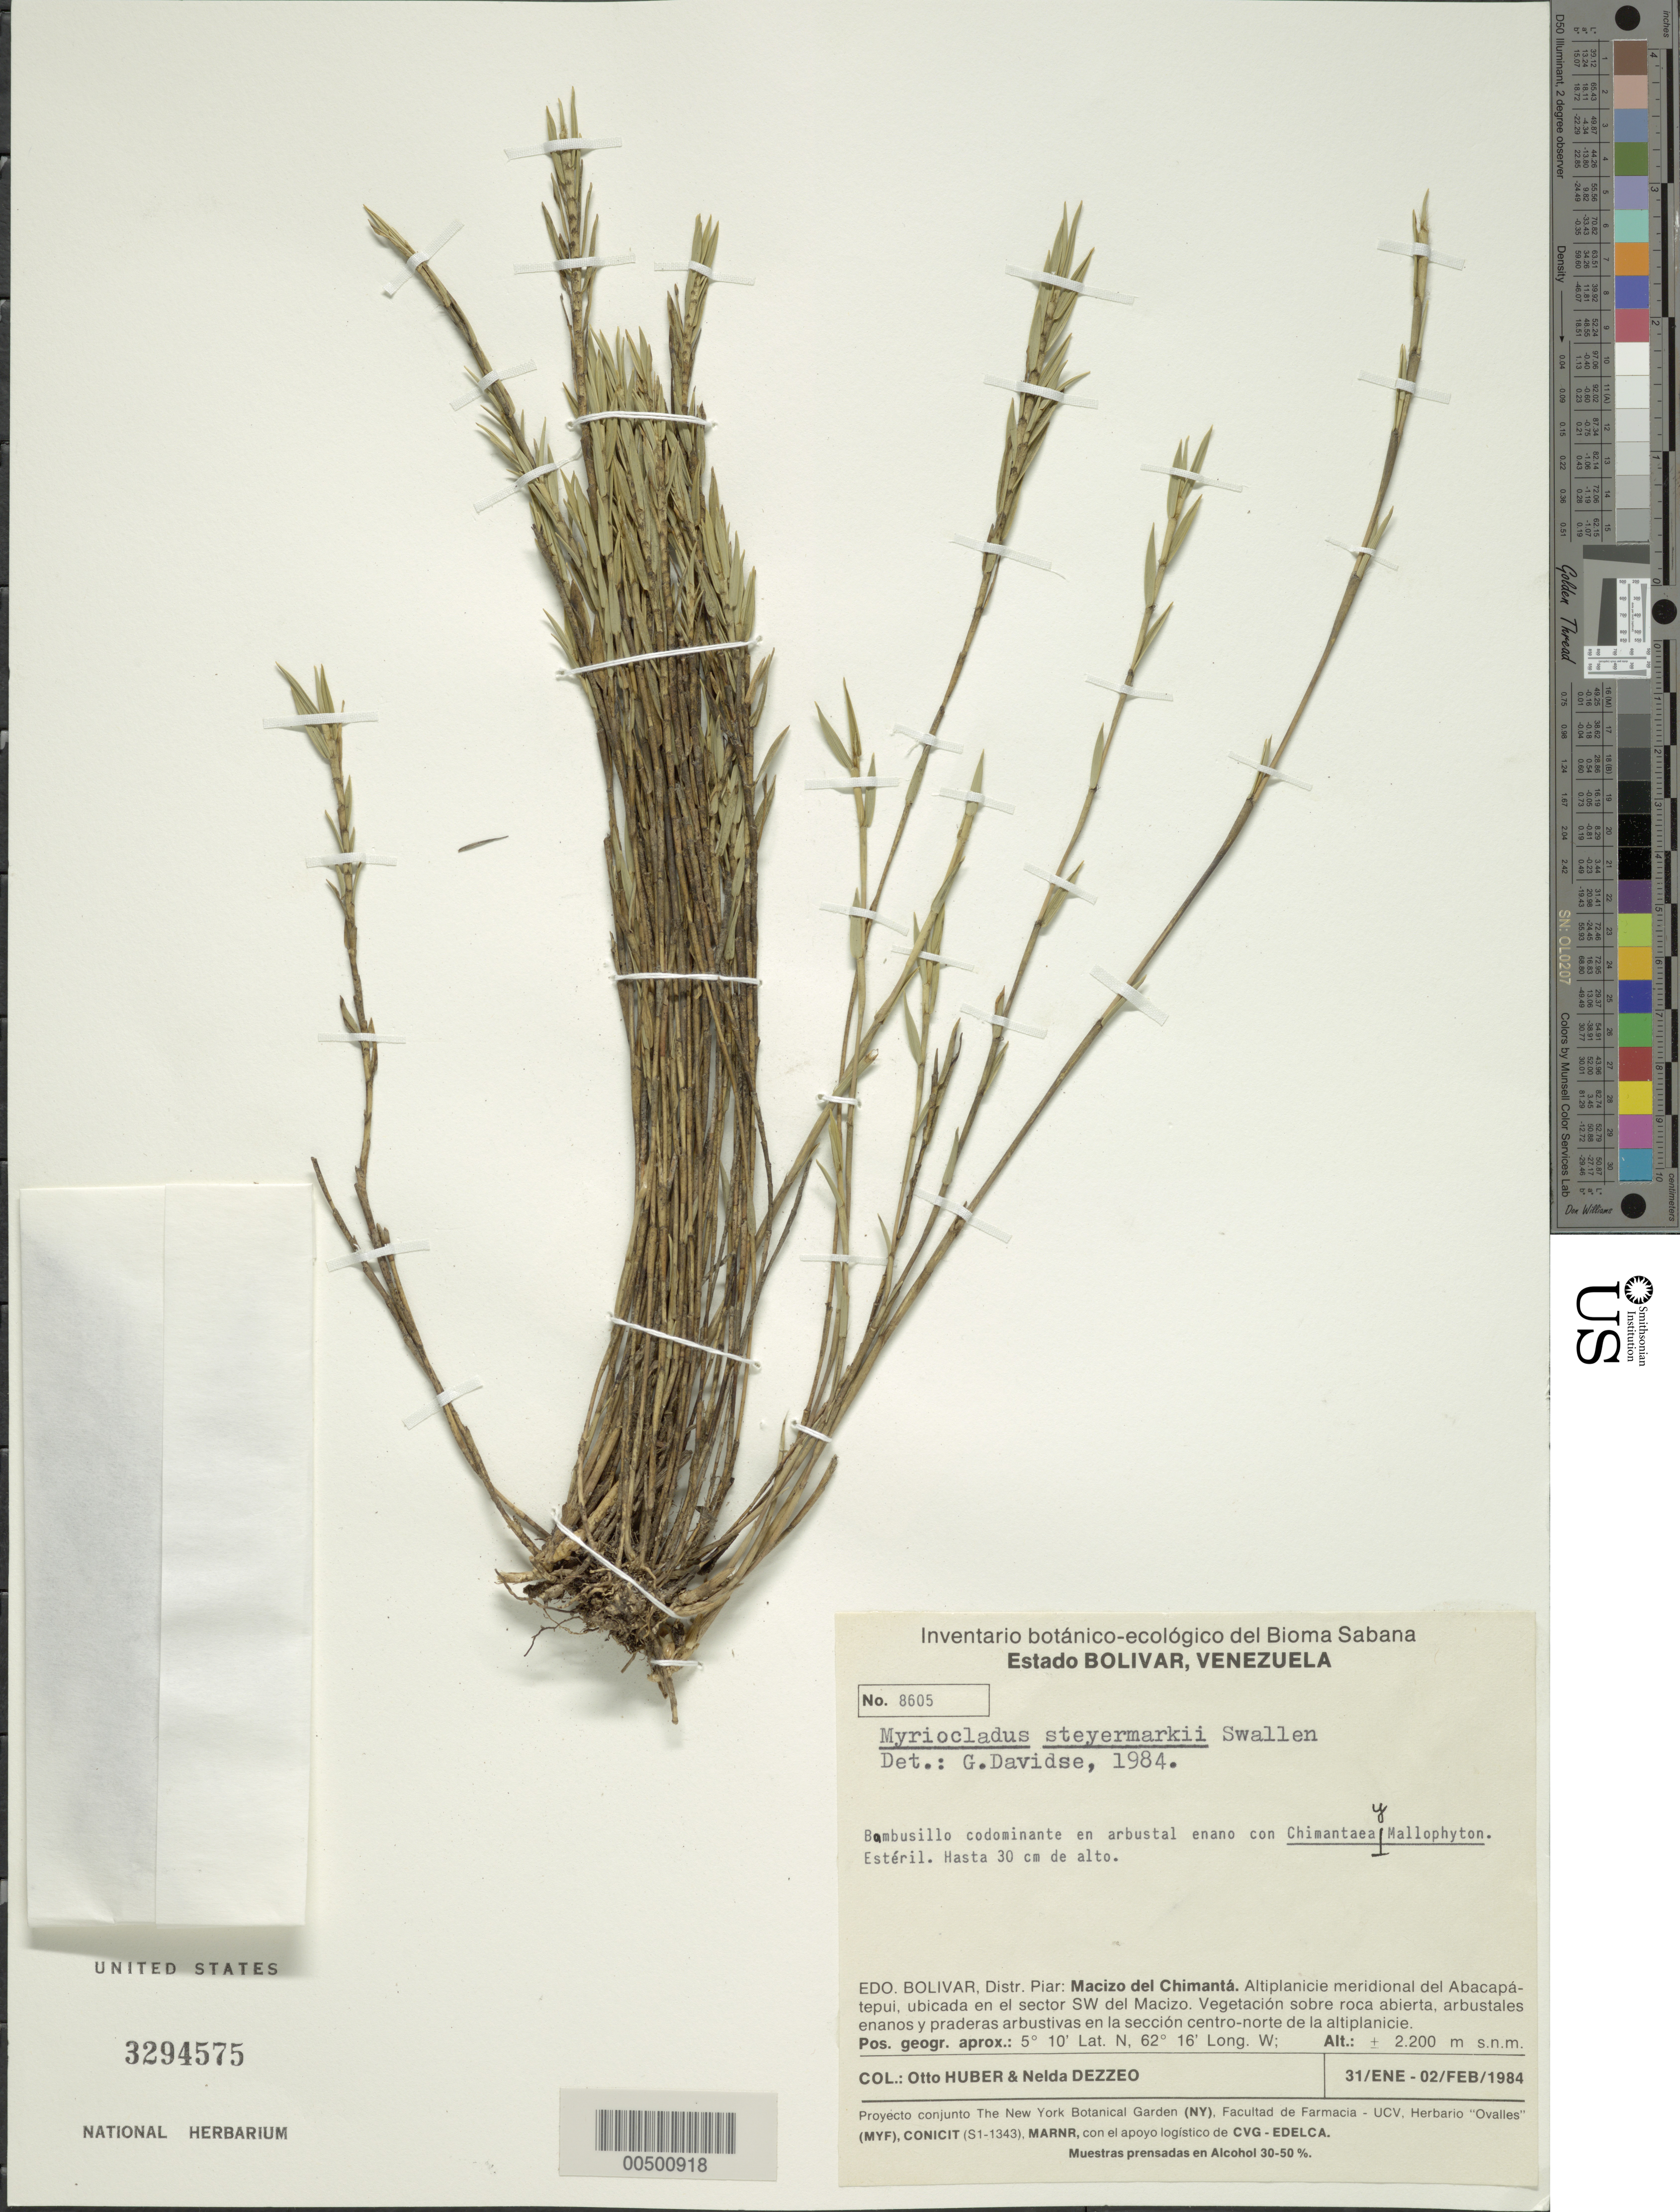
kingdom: Plantae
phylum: Tracheophyta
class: Liliopsida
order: Poales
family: Poaceae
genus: Myriocladus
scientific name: Myriocladus steyermarkii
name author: Swallen in Maguire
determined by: Davidse, Gerrit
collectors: O. Huber & N. Dezzeo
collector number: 8605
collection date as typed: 31 Jan 1984 to 02 Feb 1984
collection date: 1984-01-31/1984-02-02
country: Venezuela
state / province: Bolivar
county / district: Piar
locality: Macizo del chimanta, altiplancie merid. del abacapa-tepui, ubicada en el sector sw del macizo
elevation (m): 2200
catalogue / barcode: US 3294575